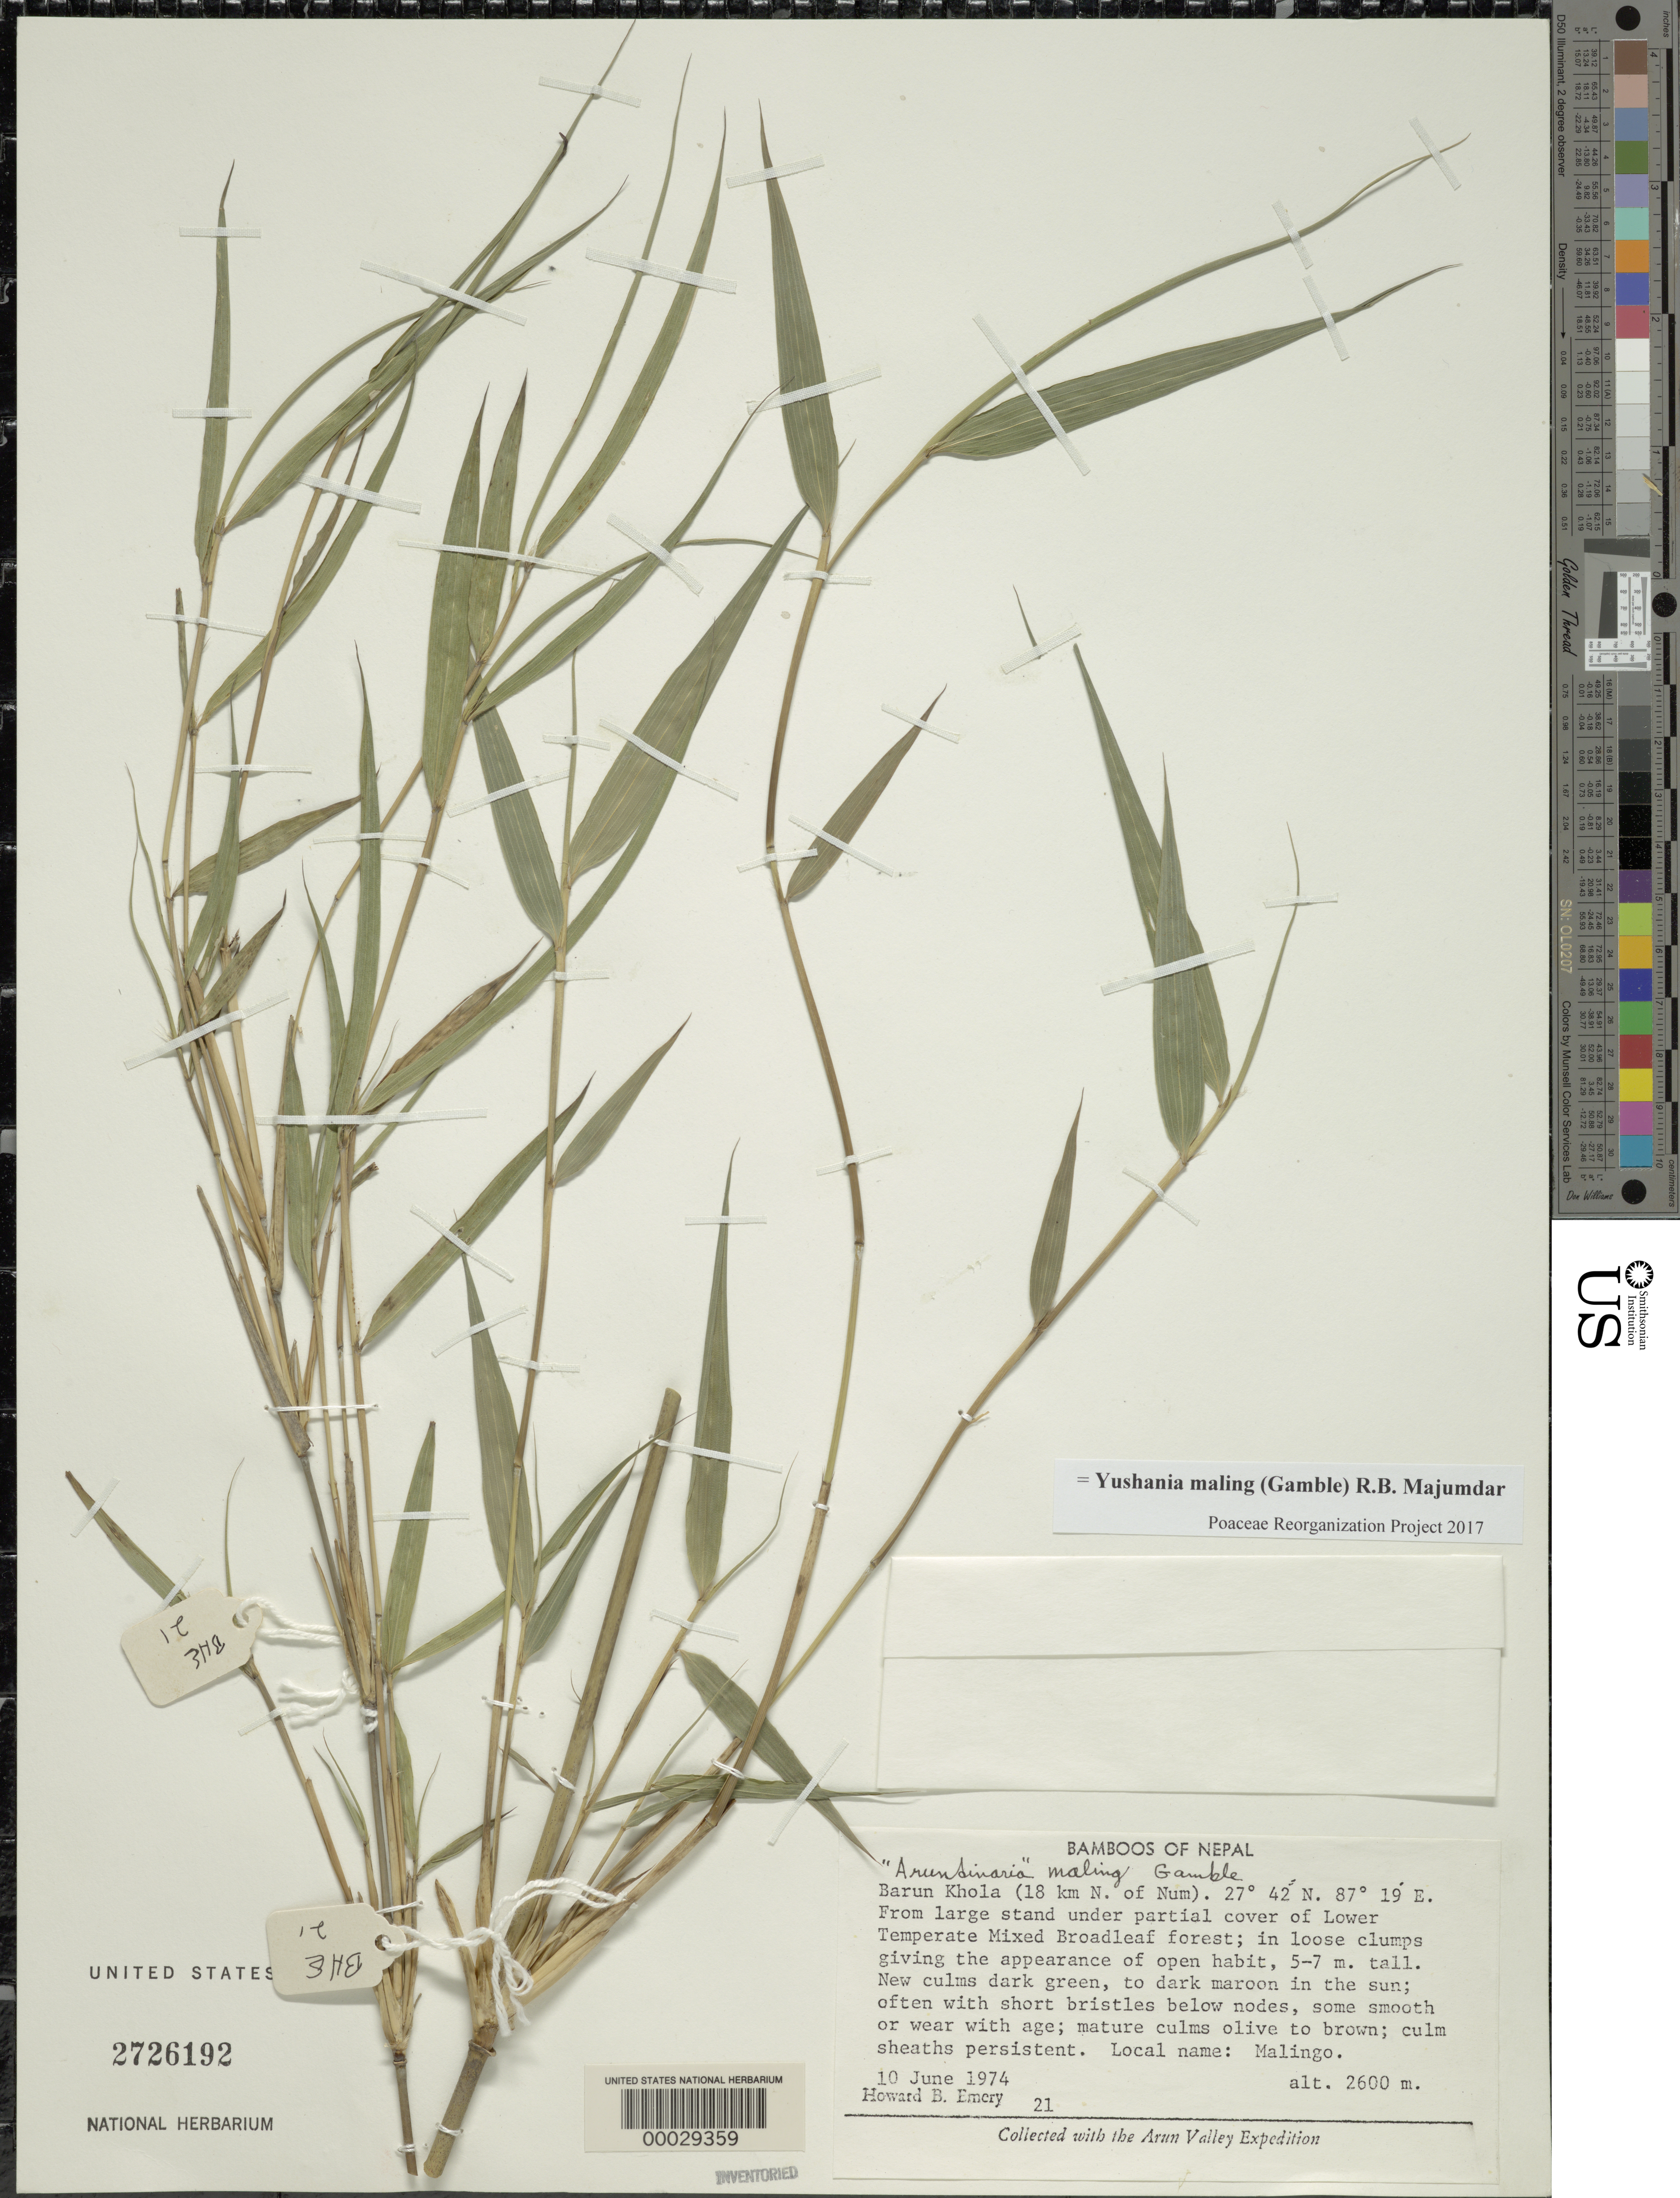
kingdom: Plantae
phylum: Tracheophyta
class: Liliopsida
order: Poales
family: Poaceae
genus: Yushania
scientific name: Yushania maling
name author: (Gamble) R.B. Majumdar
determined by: Poaceae Reorganization Project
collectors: H. B. Emery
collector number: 21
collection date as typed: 10 Jun 1974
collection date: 1974-06-10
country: Nepal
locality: Barun khola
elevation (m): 2600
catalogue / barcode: US 2726192